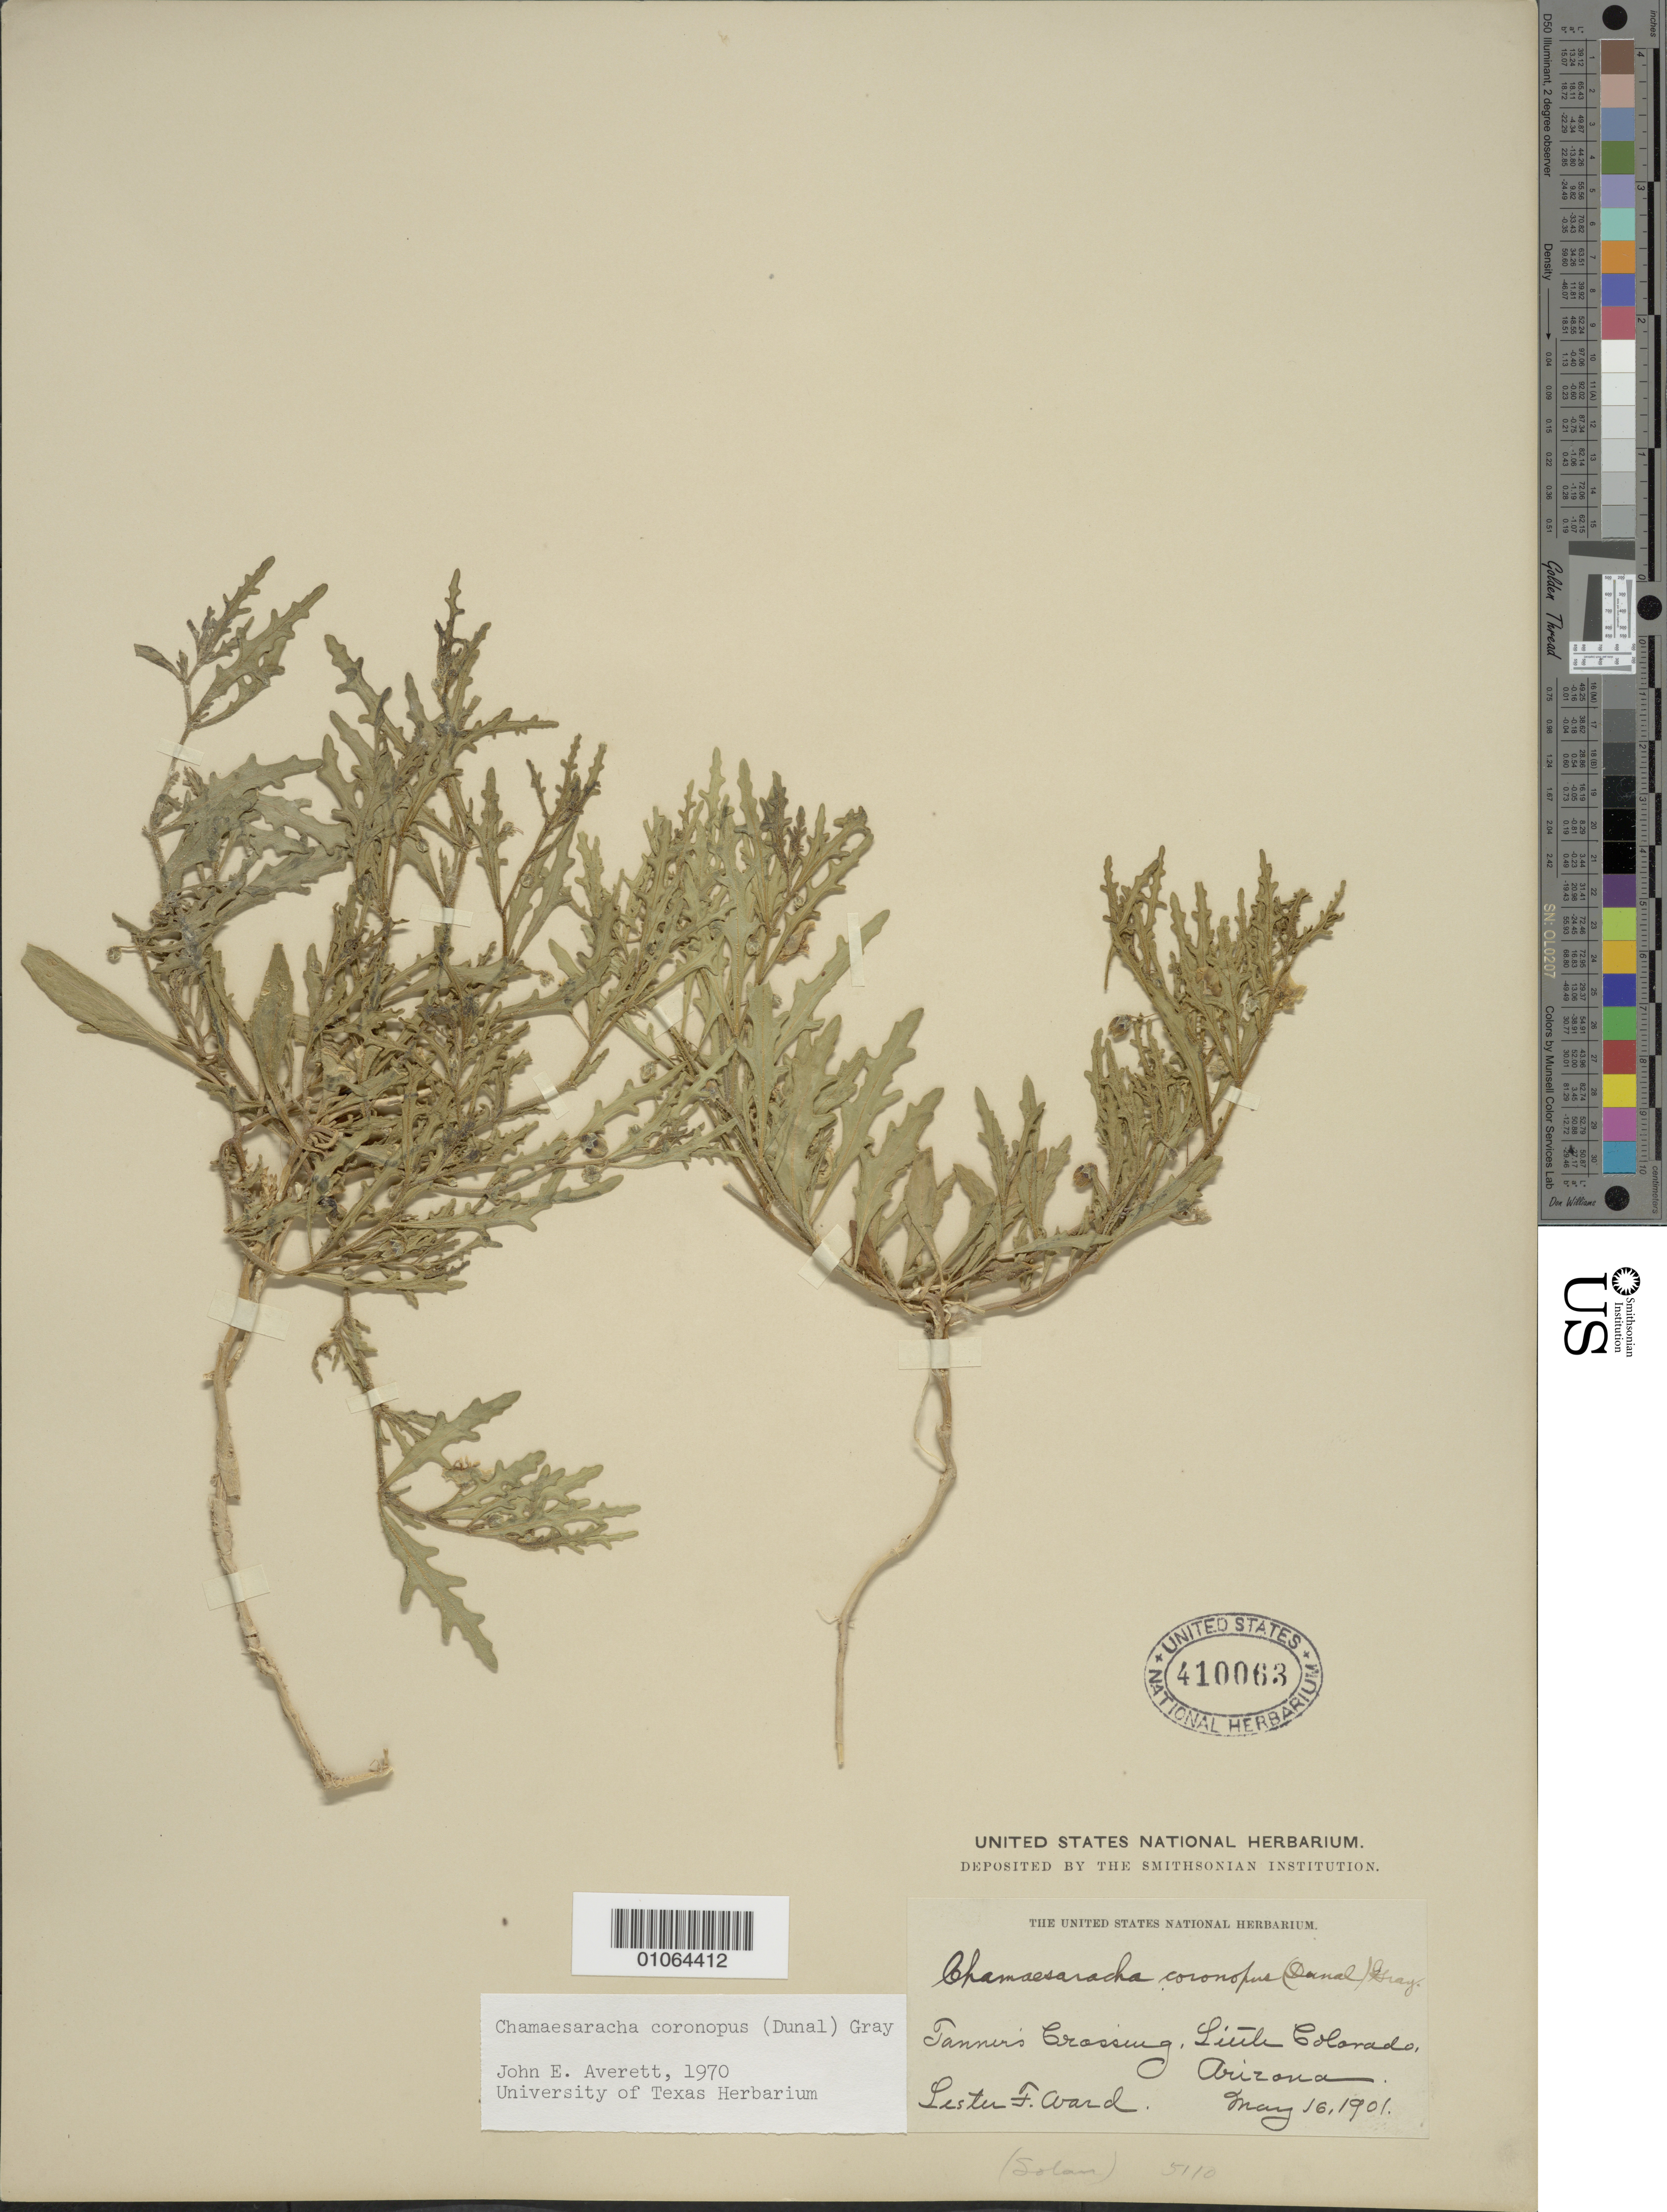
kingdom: Plantae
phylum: Tracheophyta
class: Magnoliopsida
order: Solanales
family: Solanaceae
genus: Chamaesaracha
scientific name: Chamaesaracha coronopus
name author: (Dunal) A. Gray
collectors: L. F. Ward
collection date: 1901-05-16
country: United States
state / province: Arizona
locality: Tanner's Crossing, Little Colorado.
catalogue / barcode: US 410063